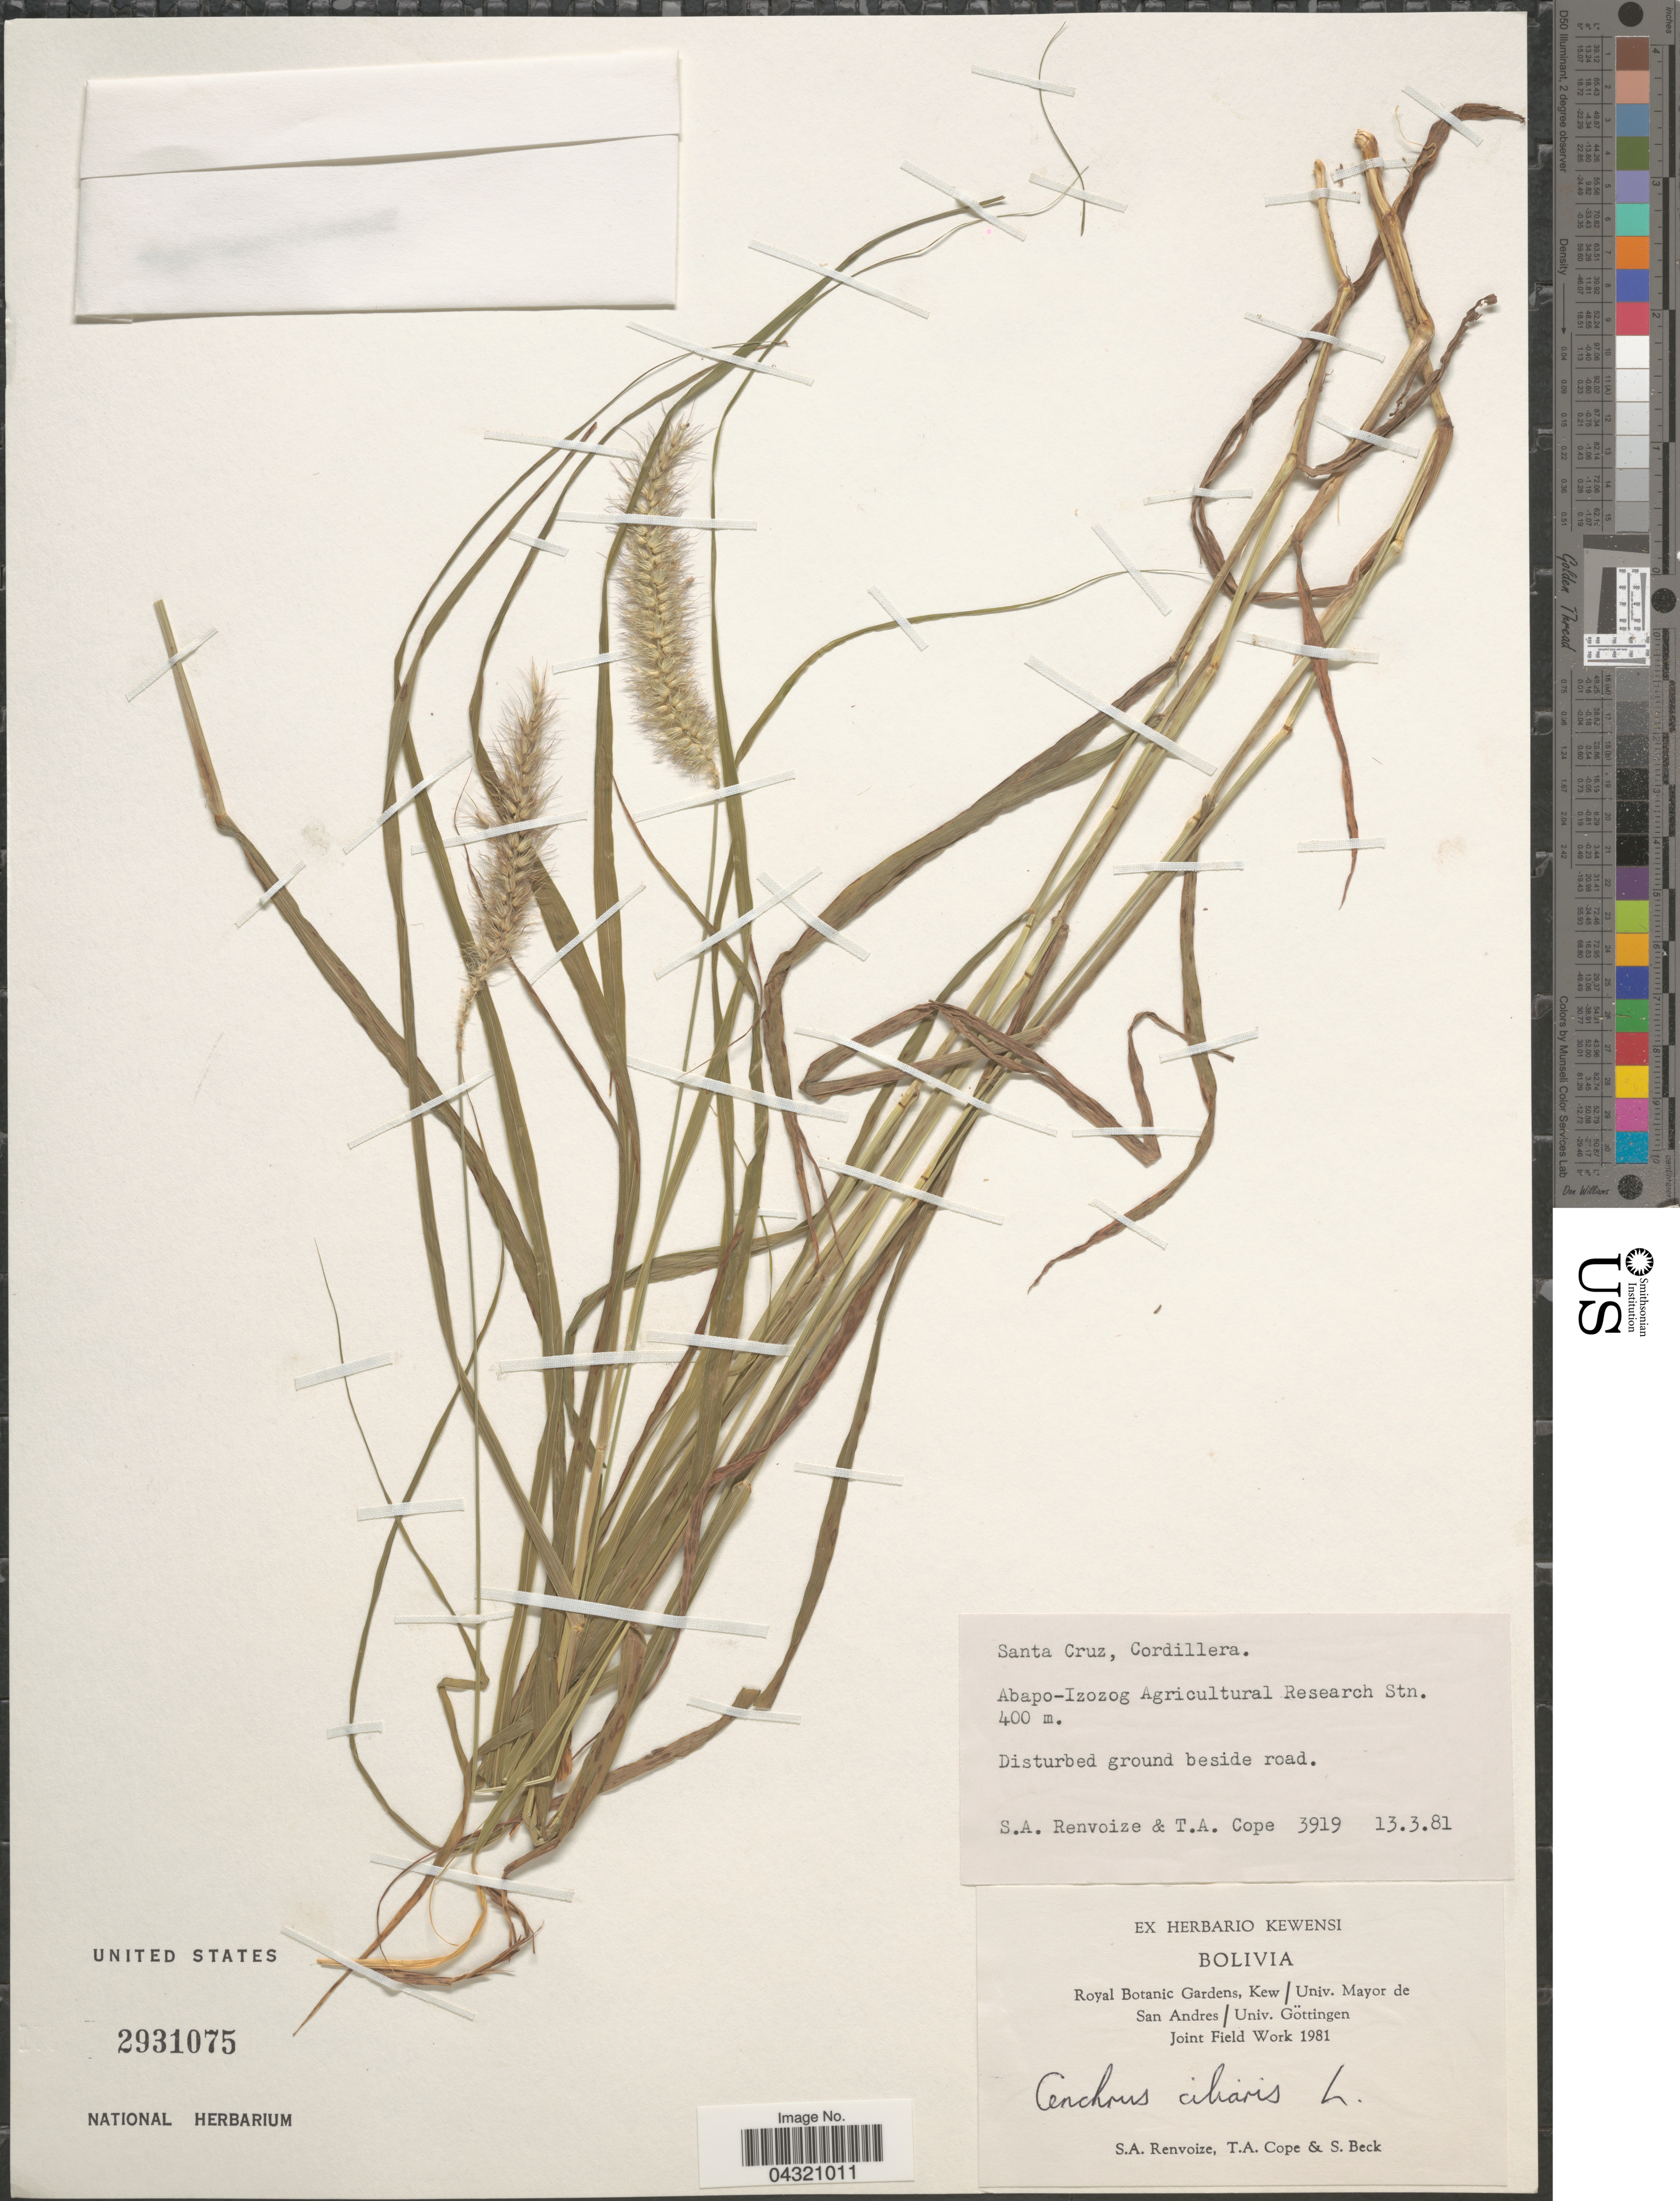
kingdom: Plantae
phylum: Tracheophyta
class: Liliopsida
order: Poales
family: Poaceae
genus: Cenchrus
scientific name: Cenchrus ciliaris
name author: L.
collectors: S. A. Renvoize, T. A. Cope & S. G. Beck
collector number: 3919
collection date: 1981-03-13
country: Bolivia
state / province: Santa Cruz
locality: Cordillera. Abapo-Izozog Agricultural Research Stn.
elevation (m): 400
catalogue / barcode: US 2931075